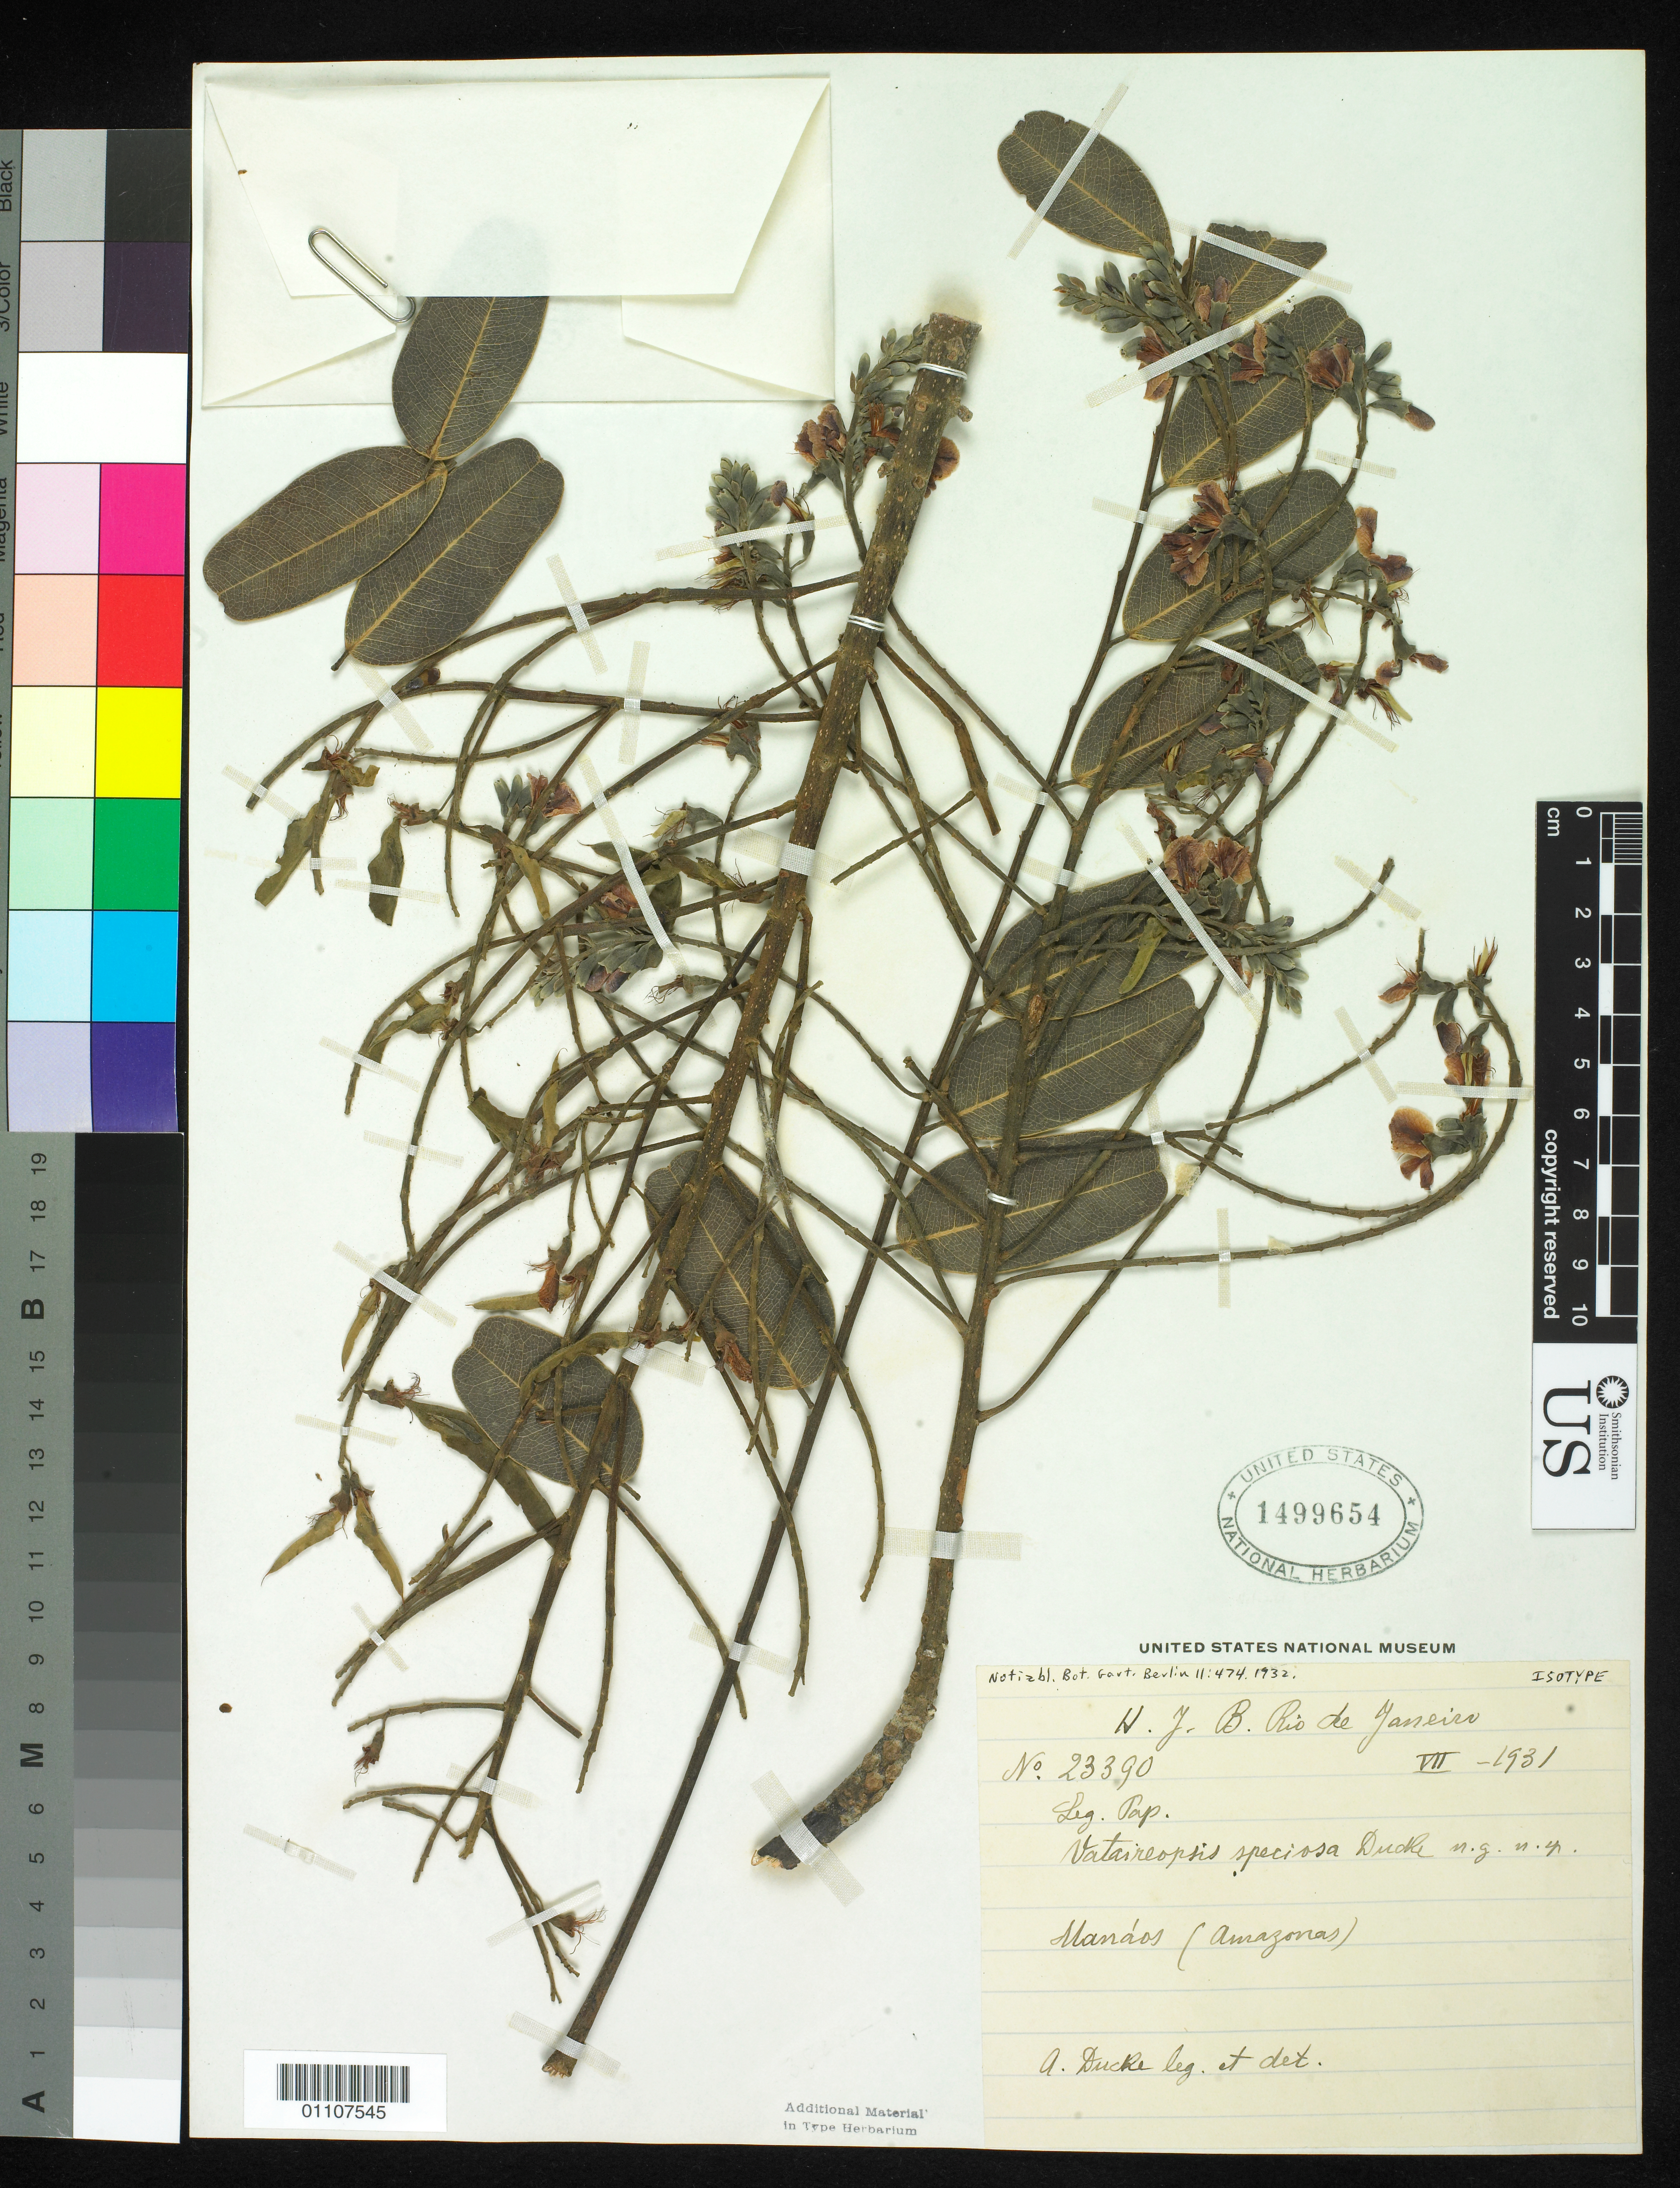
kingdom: Plantae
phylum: Tracheophyta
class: Magnoliopsida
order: Fabales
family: Fabaceae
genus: Vataireopsis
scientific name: Vataireopsis speciosa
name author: Ducke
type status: Possible Isotype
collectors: A. Ducke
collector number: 23390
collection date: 1931-07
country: Brazil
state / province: Amazonas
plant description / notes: Date is different from the other two sheets ( US1517618 & US1517619).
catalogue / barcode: US 1499654